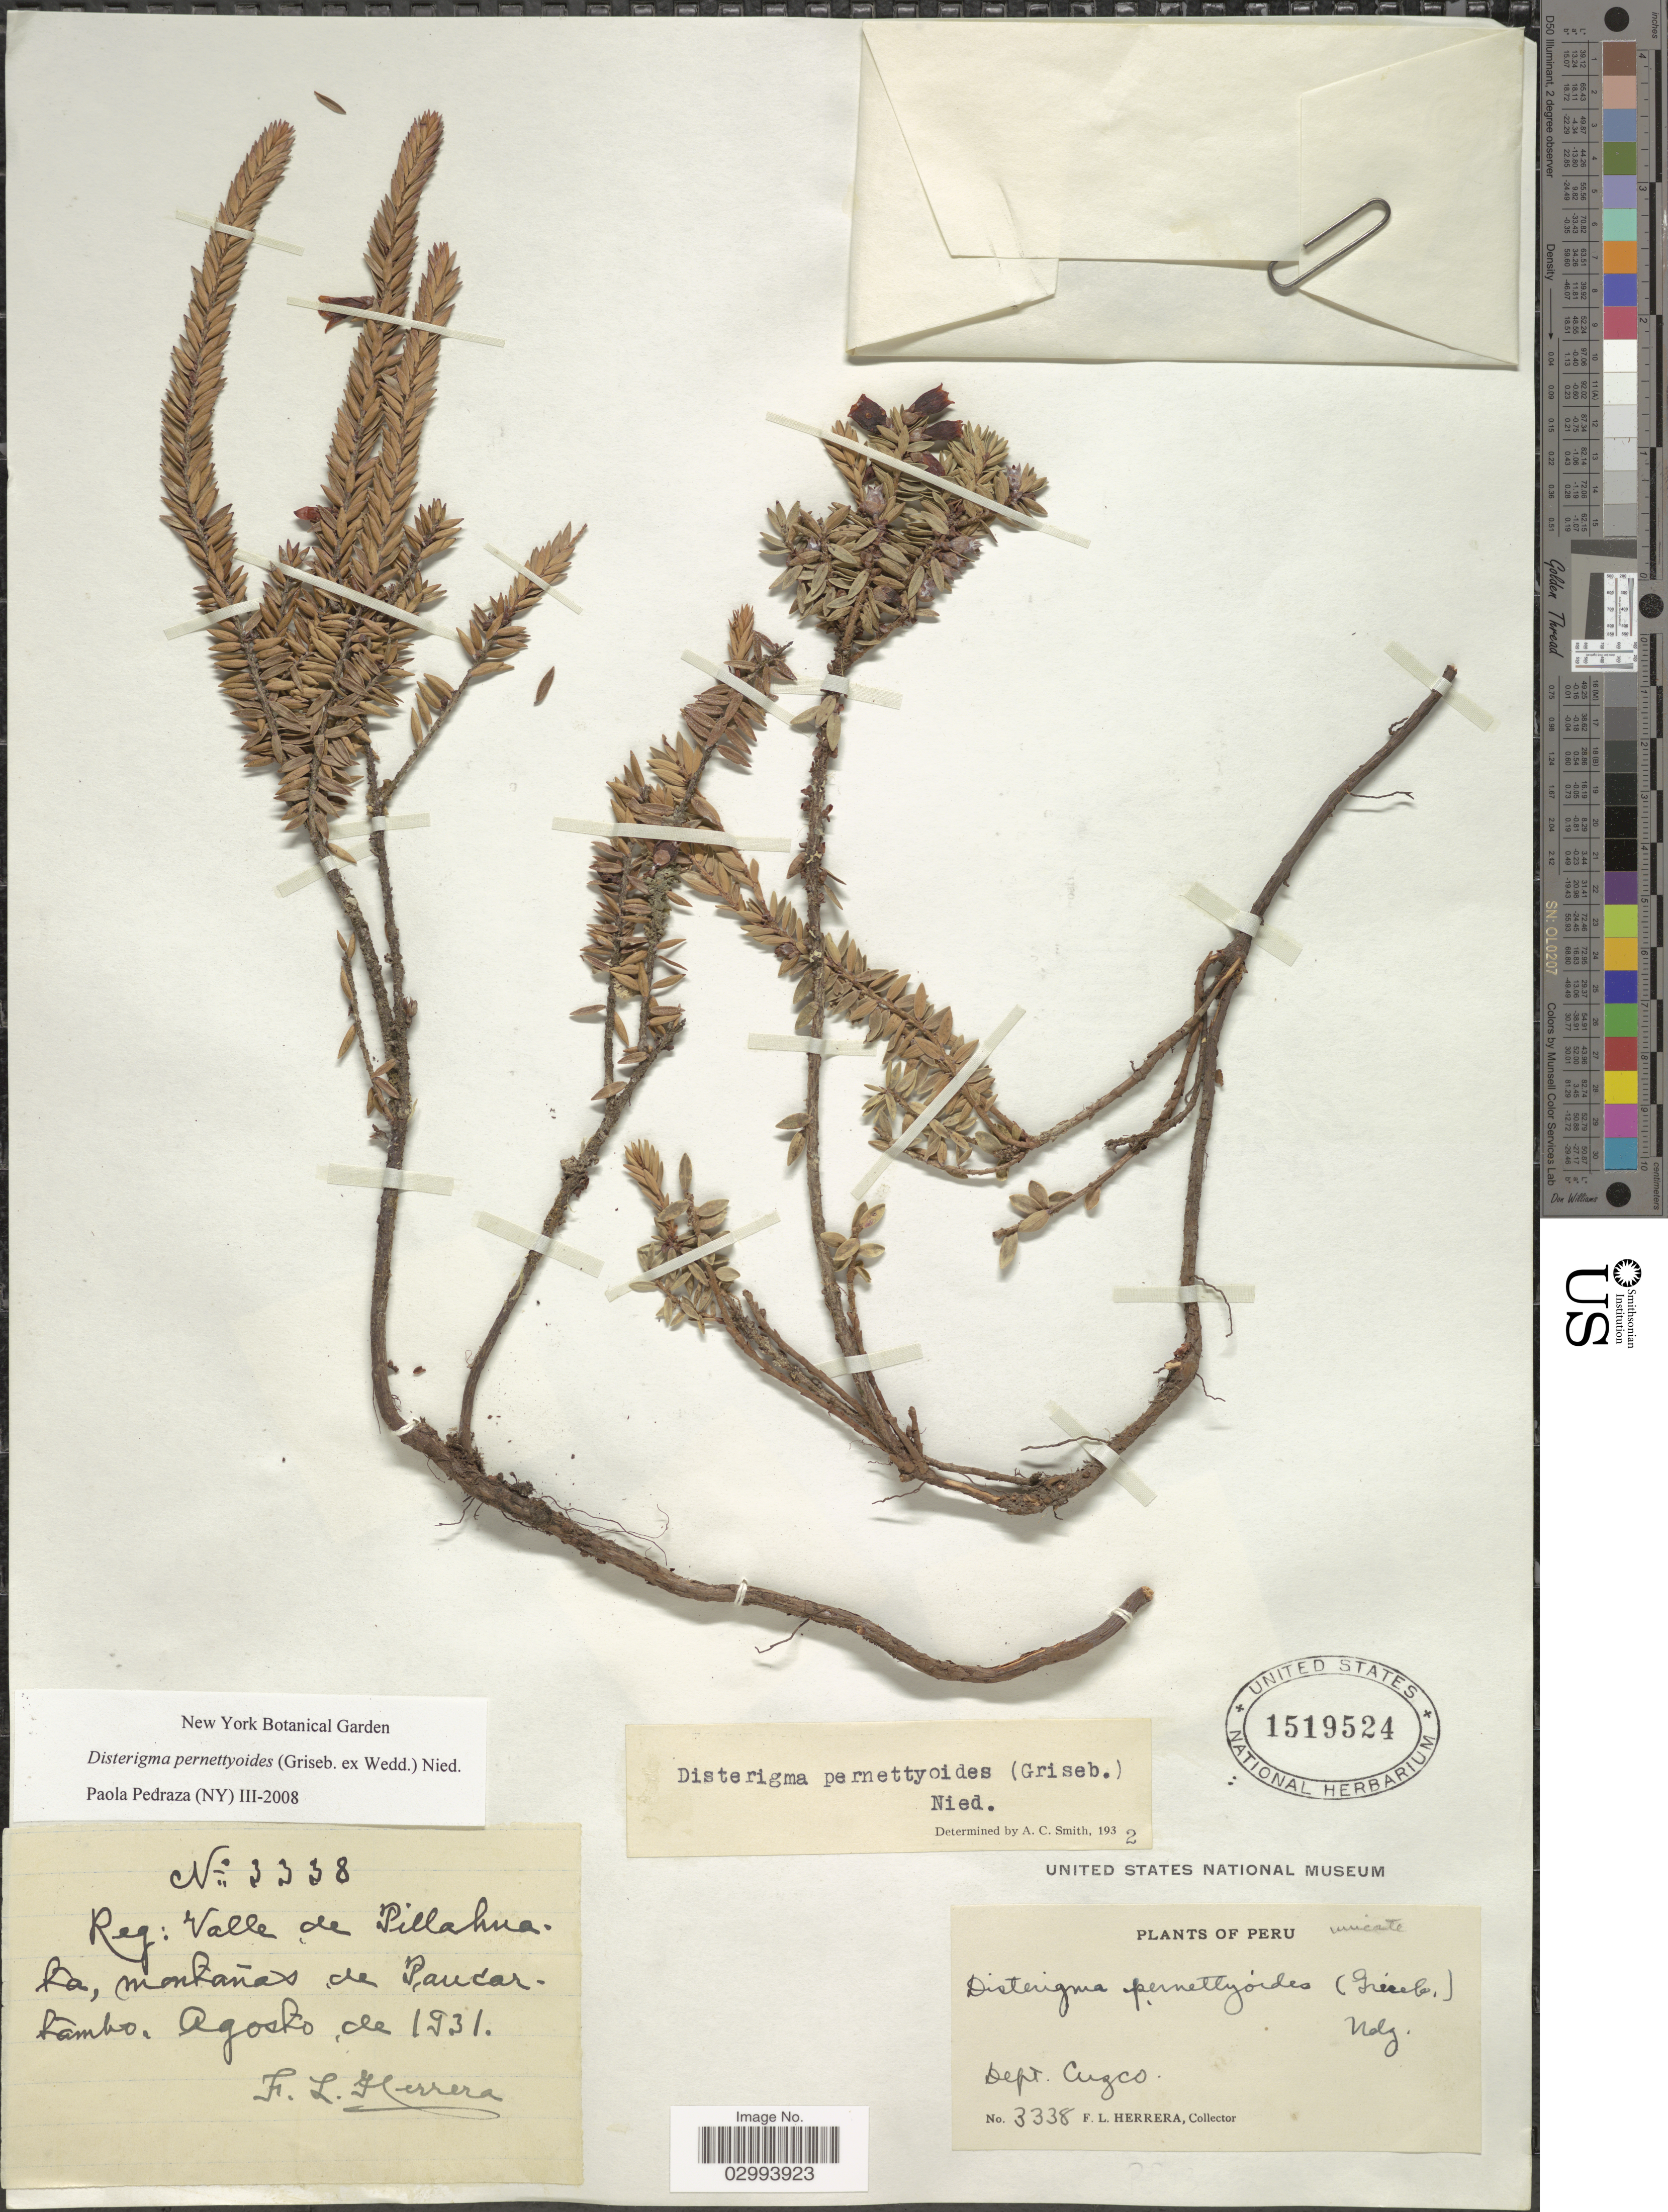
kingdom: Plantae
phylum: Tracheophyta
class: Magnoliopsida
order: Ericales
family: Ericaceae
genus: Disterigma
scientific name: Disterigma pernettyoides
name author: (Griseb.) Nied.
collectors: F. L. Herrera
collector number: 3338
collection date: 1931-08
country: Peru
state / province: Cusco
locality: Dept. Cuzco. Reg: Valle de Pillahuata, montañas de Paucartambo.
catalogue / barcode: US 1519524